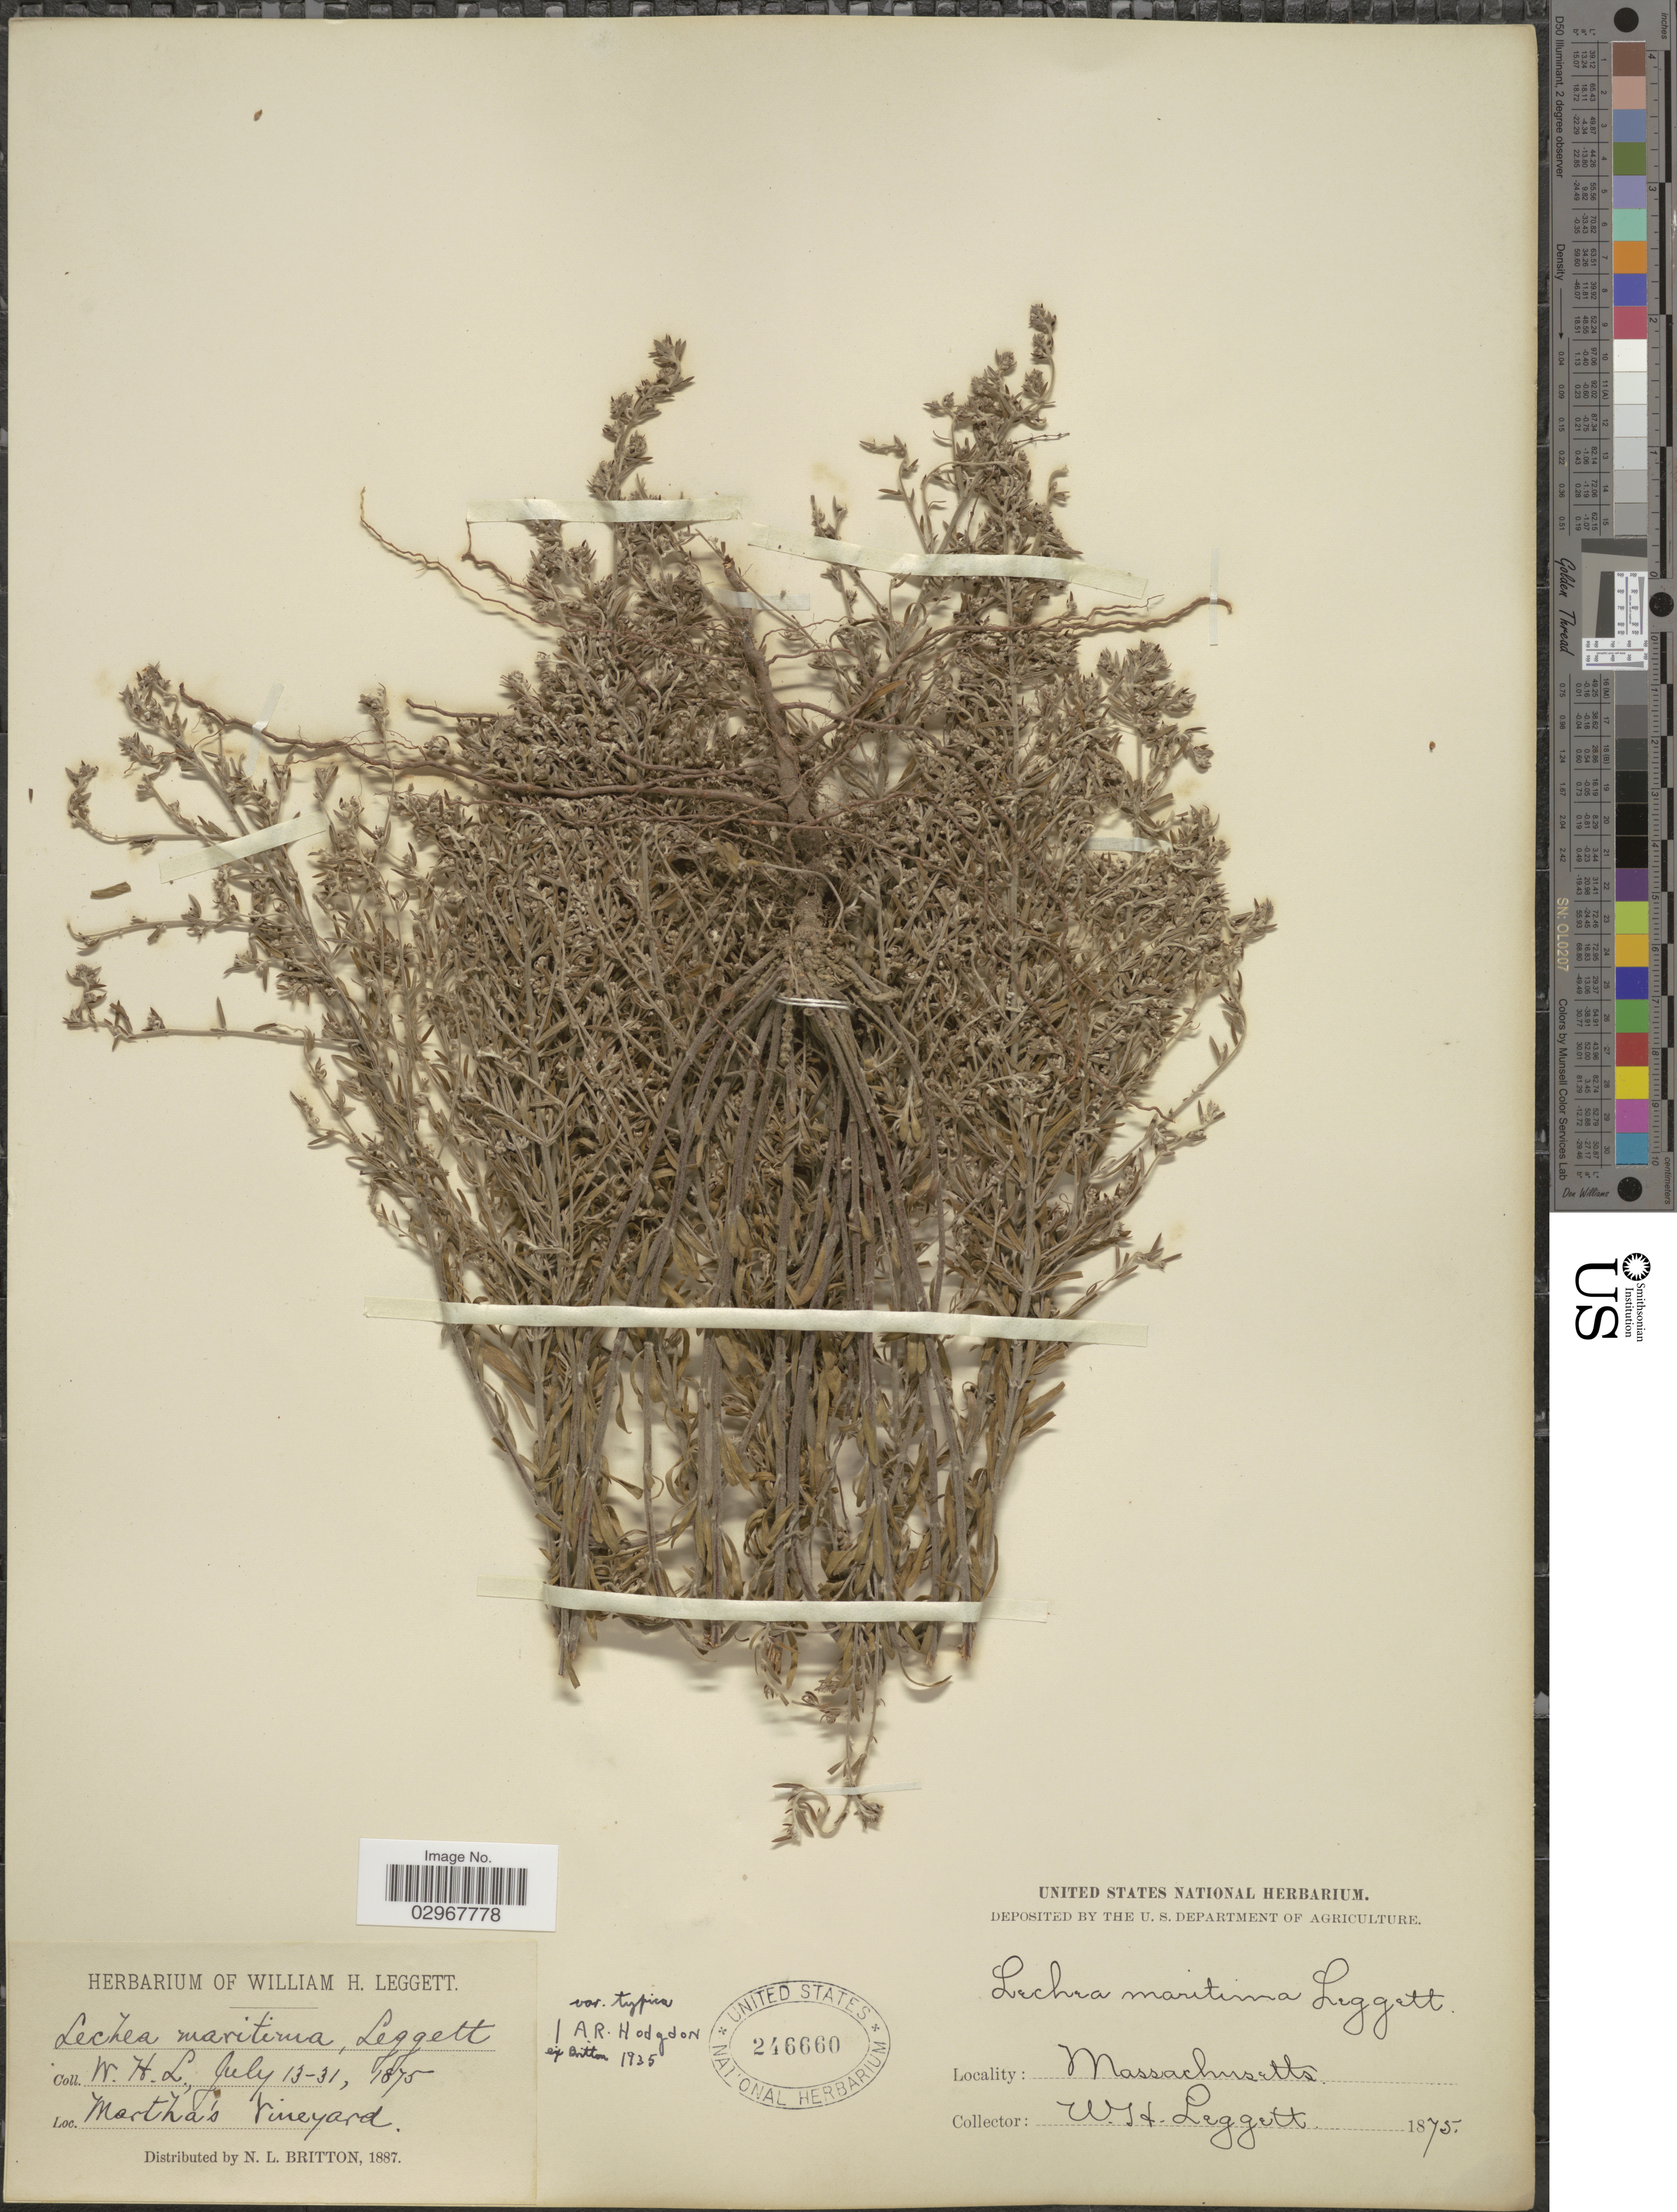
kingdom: Plantae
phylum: Tracheophyta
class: Magnoliopsida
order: Malvales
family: Cistaceae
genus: Lechea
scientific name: Lechea maritima var. typica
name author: Hodgdon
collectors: W. Leggett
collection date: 1875-07-13/1875-07-31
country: United States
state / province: Massachusetts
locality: Martha's Vineyard.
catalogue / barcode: US 246660